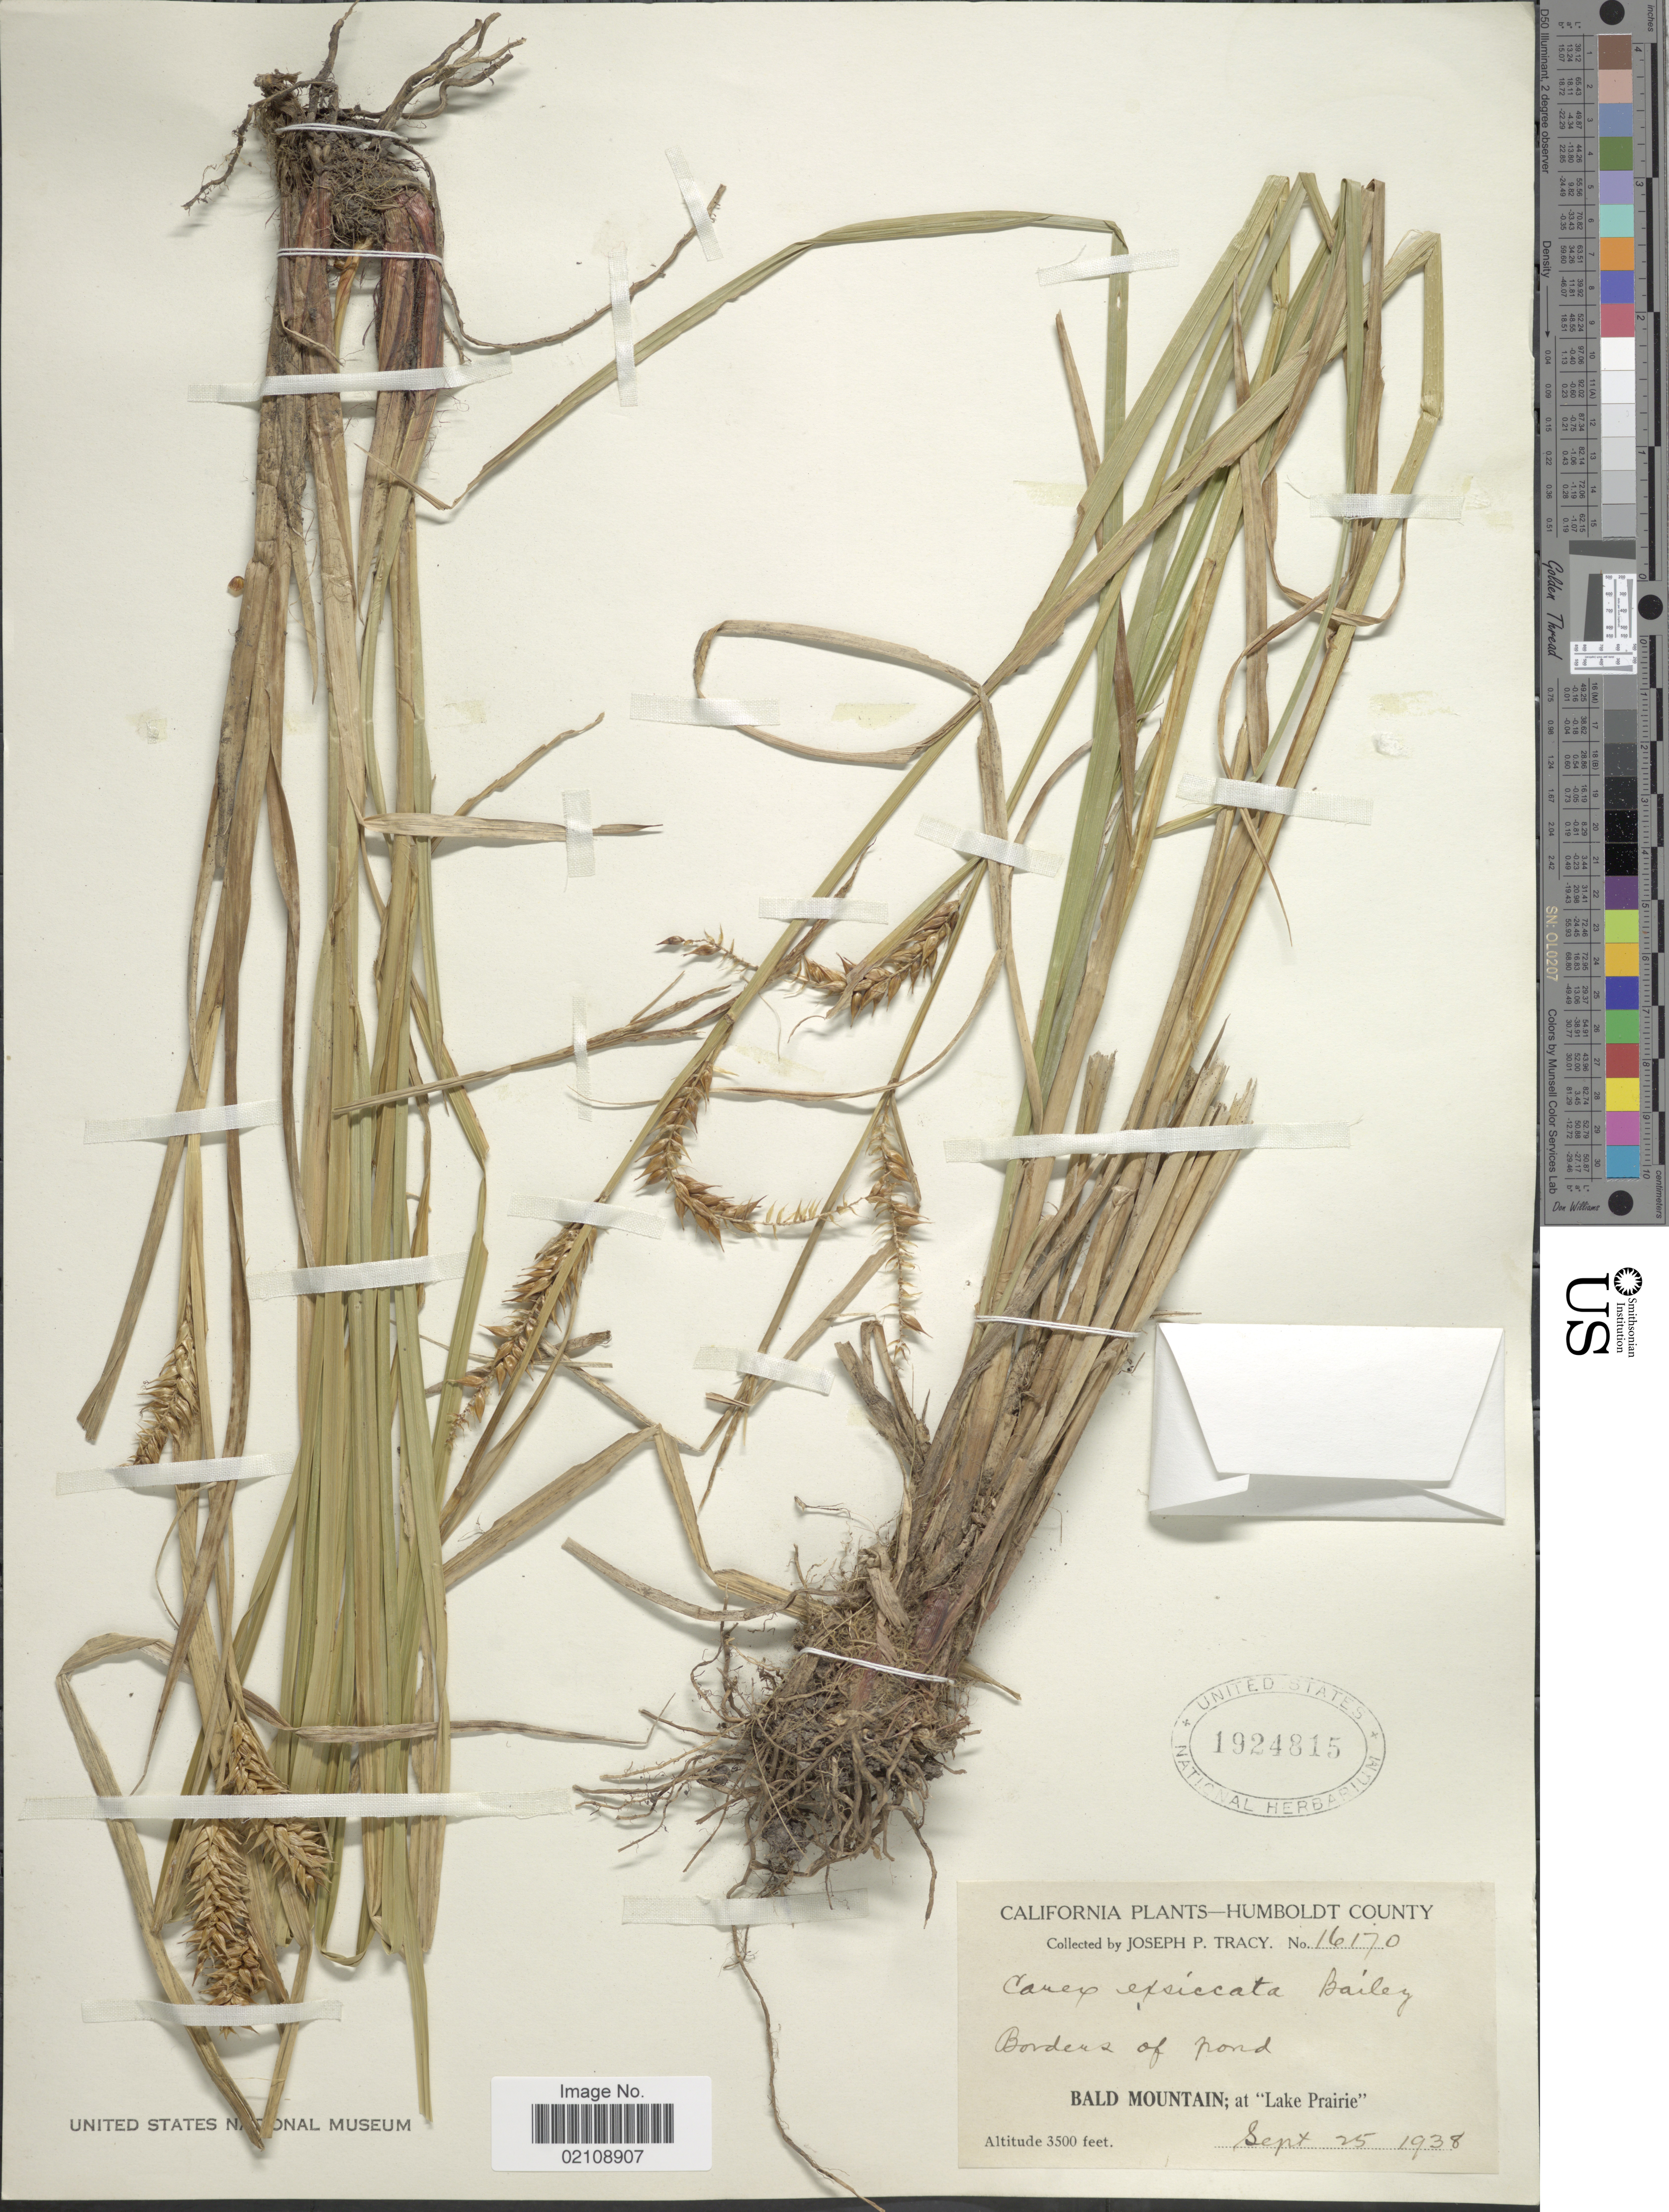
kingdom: Plantae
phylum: Tracheophyta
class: Liliopsida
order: Poales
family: Cyperaceae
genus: Carex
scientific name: Carex exsiccata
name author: L.H. Bailey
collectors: J. Tracy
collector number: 16170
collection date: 1938-09-25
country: United States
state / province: California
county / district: Humboldt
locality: Humboldt County, Borders of pond, Bald Mountain; at "Lake Prairie"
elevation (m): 1067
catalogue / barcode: US 1924815